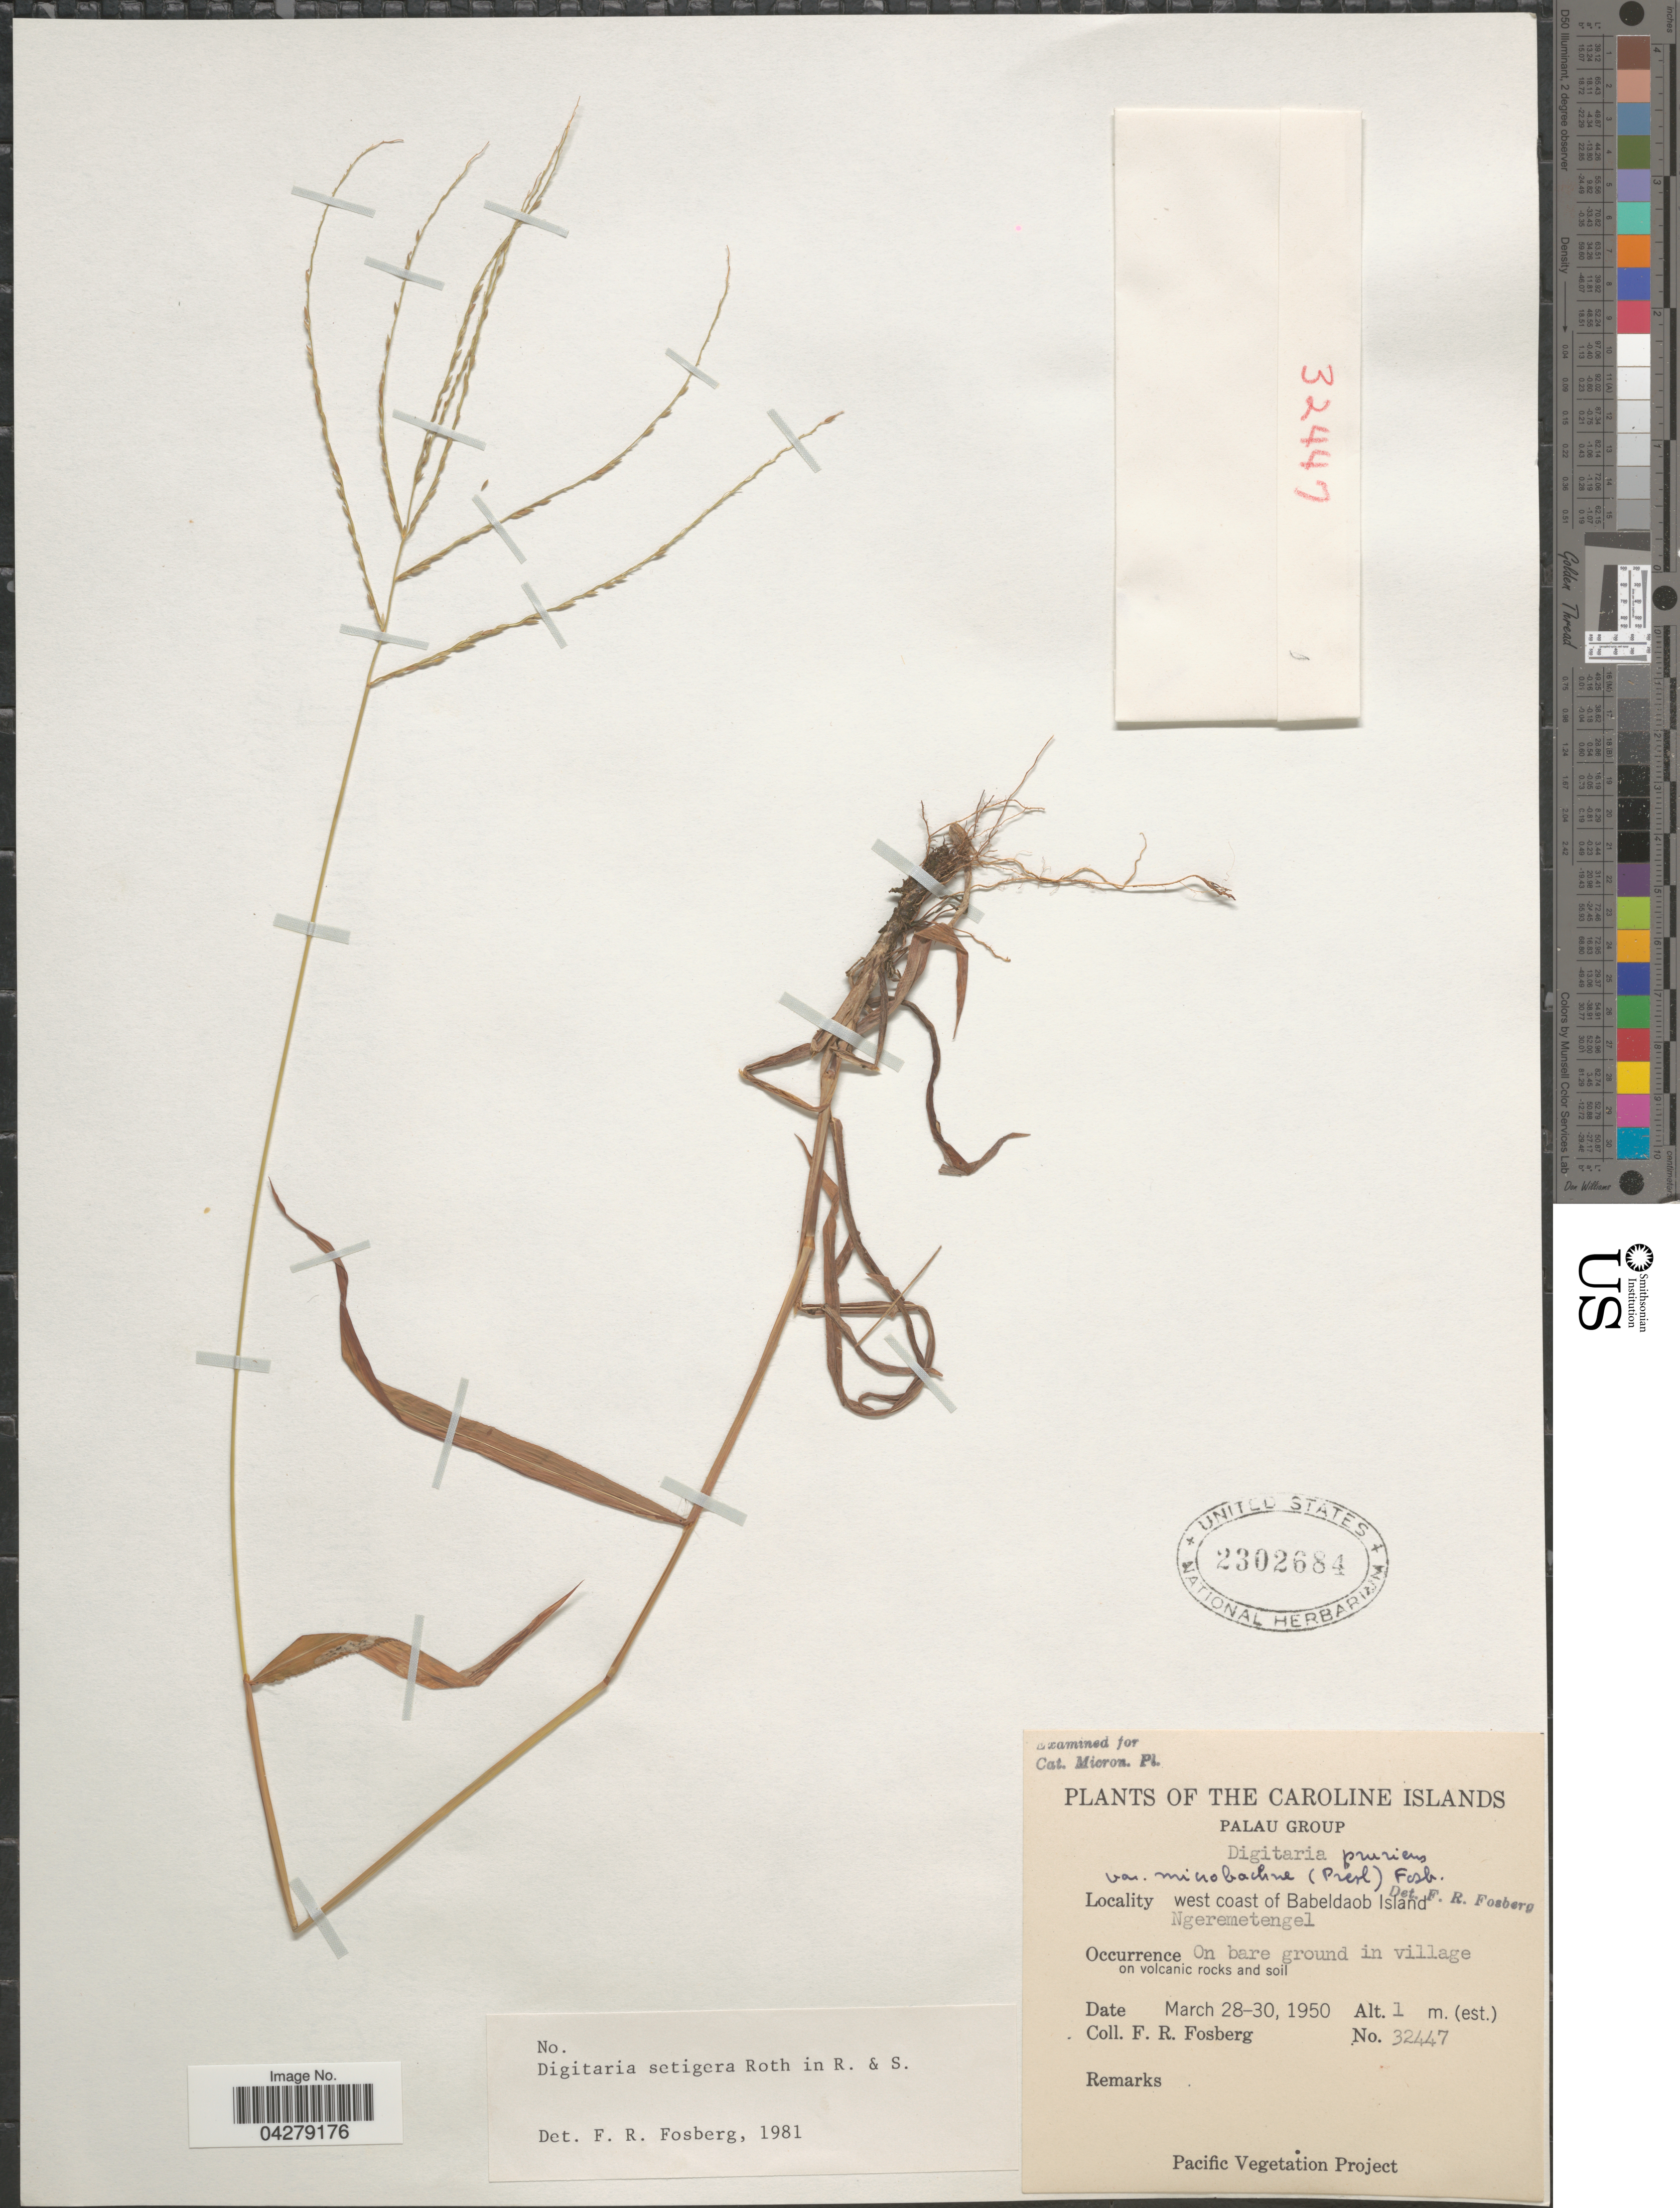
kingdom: Plantae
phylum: Tracheophyta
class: Liliopsida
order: Poales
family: Poaceae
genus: Digitaria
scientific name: Digitaria setigera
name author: Roth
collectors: F. R. Fosberg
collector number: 32447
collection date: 1950-03-28/1950-03-30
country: Palau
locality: The Caroline Islands. Palau Group. West coast of Babeldaob Island. Ngeremetengel.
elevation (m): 1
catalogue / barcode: US 2302684